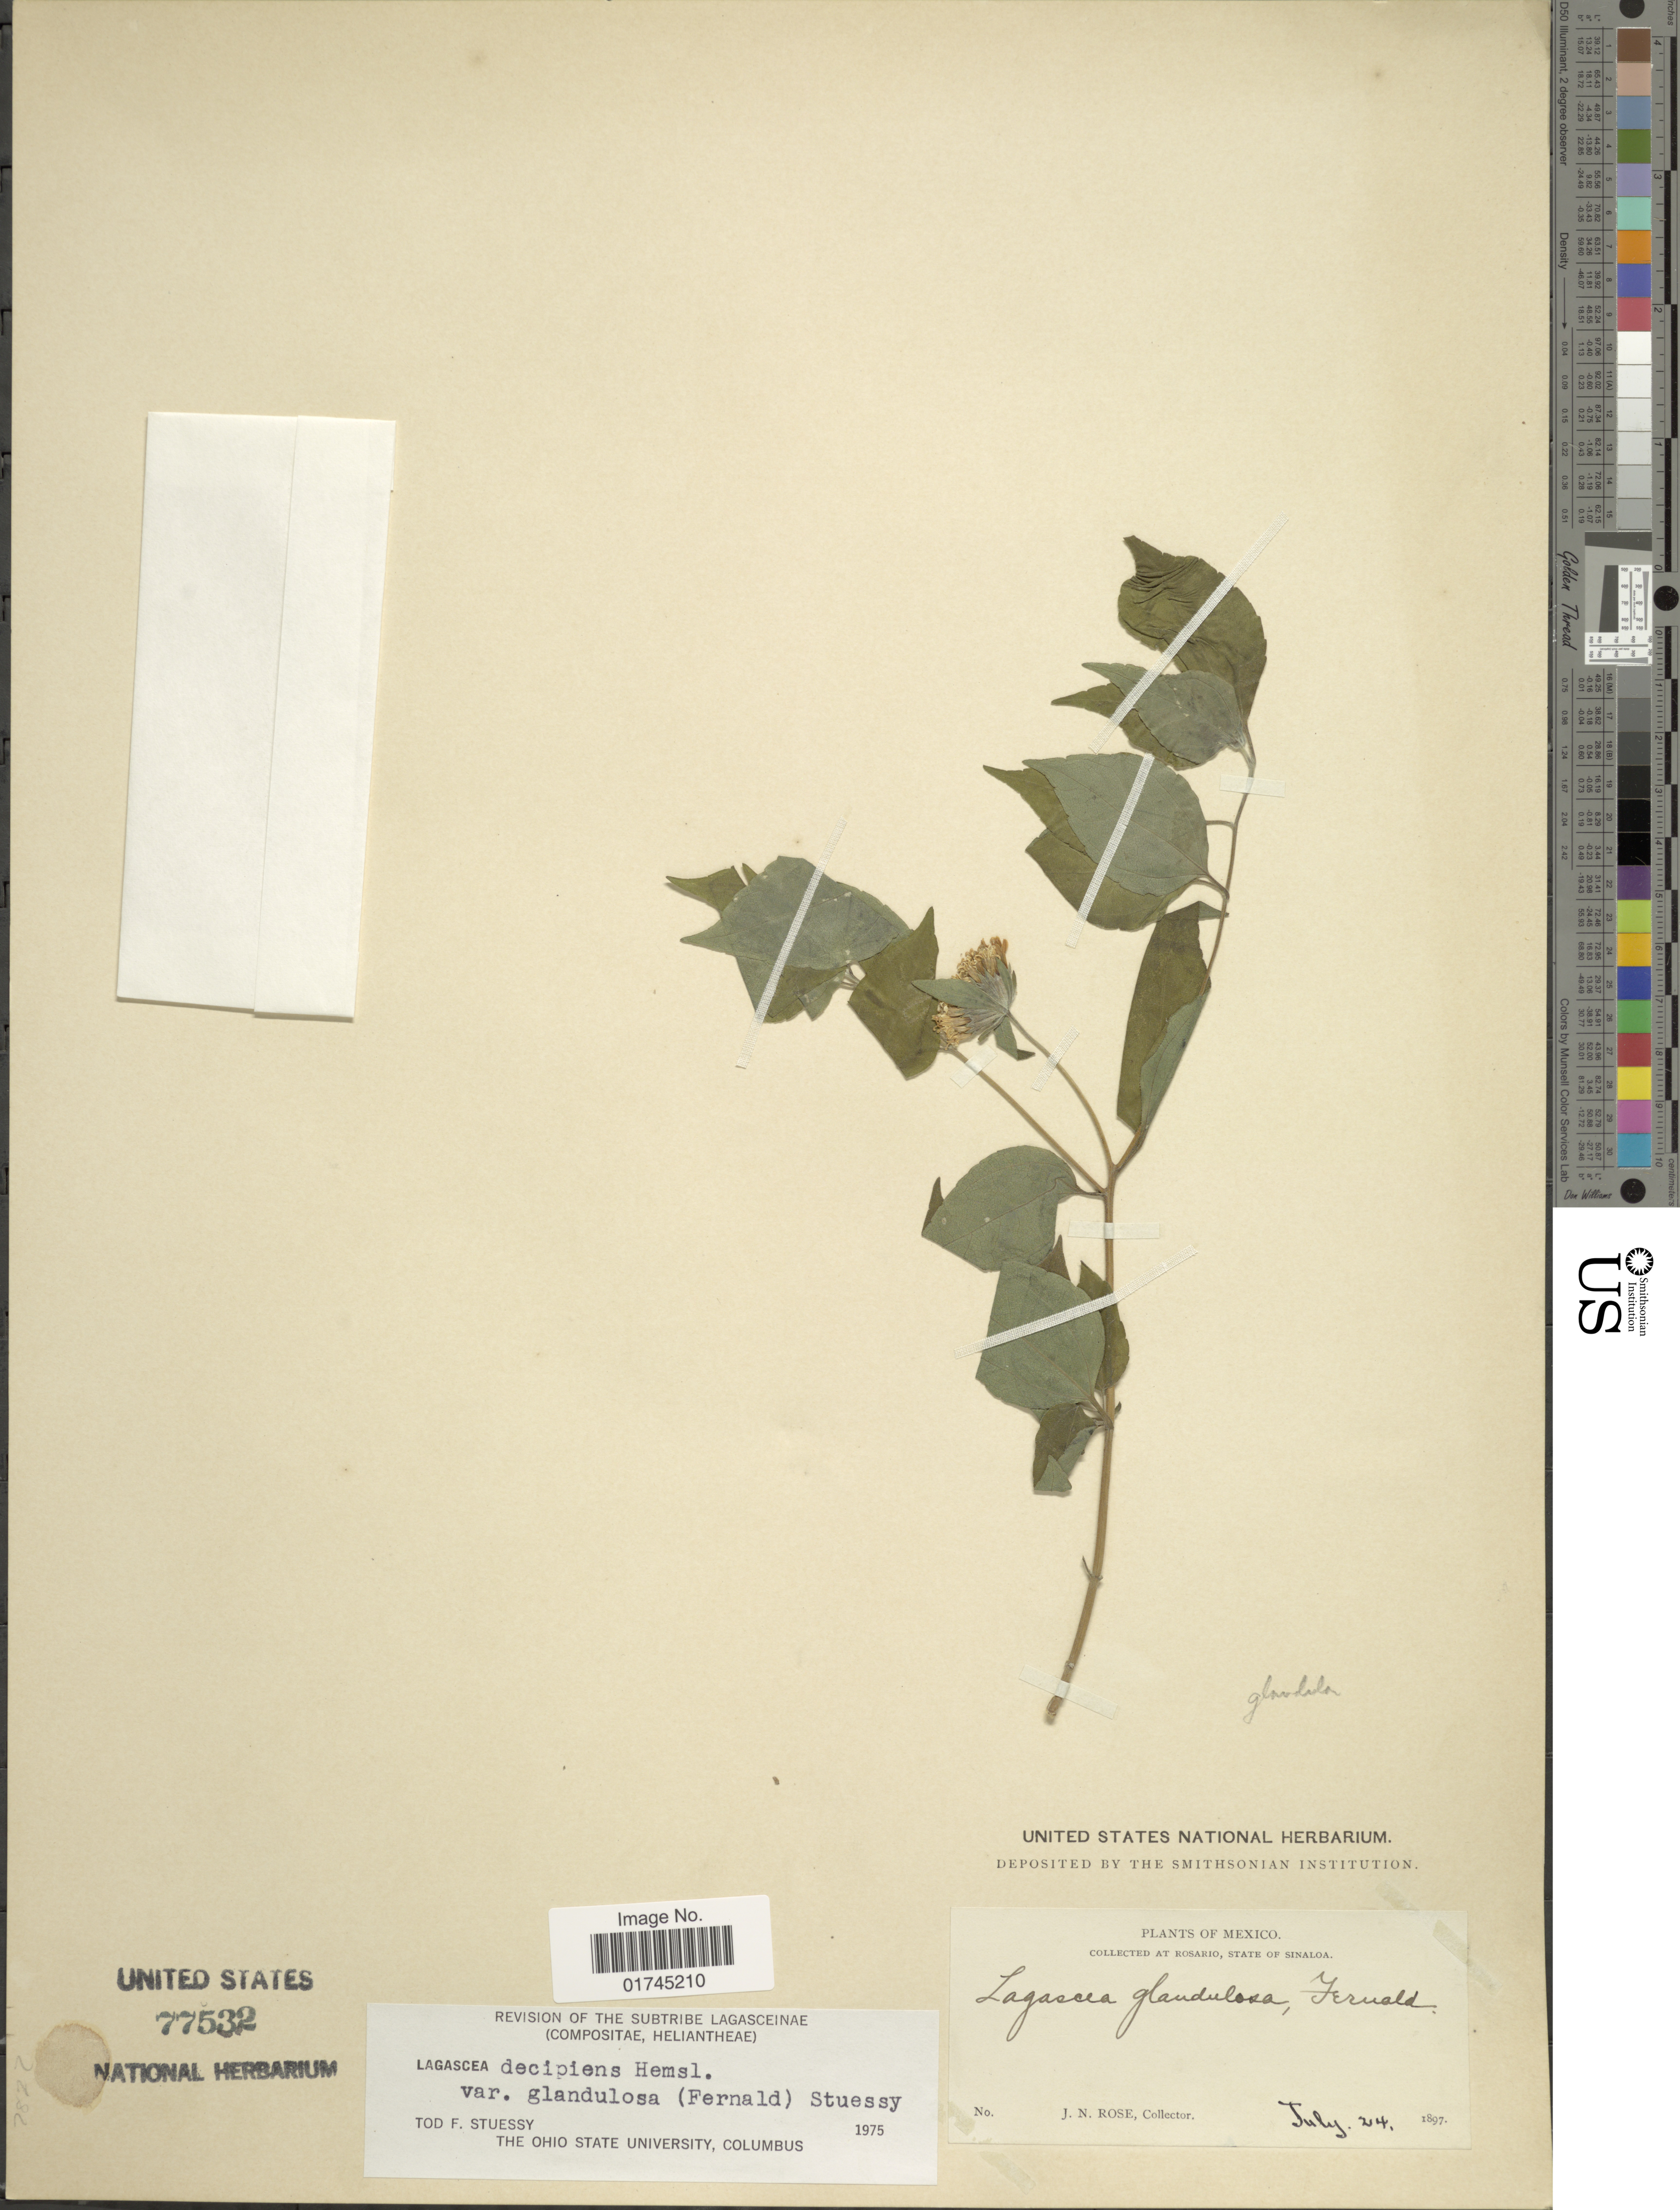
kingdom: Plantae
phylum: Tracheophyta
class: Magnoliopsida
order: Asterales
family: Asteraceae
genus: Lagascea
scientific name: Lagascea decipiens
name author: Hemsl.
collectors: J. N. Rose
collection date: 1897-07-24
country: Mexico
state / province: Sinaloa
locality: Rosario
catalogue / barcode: US 77532